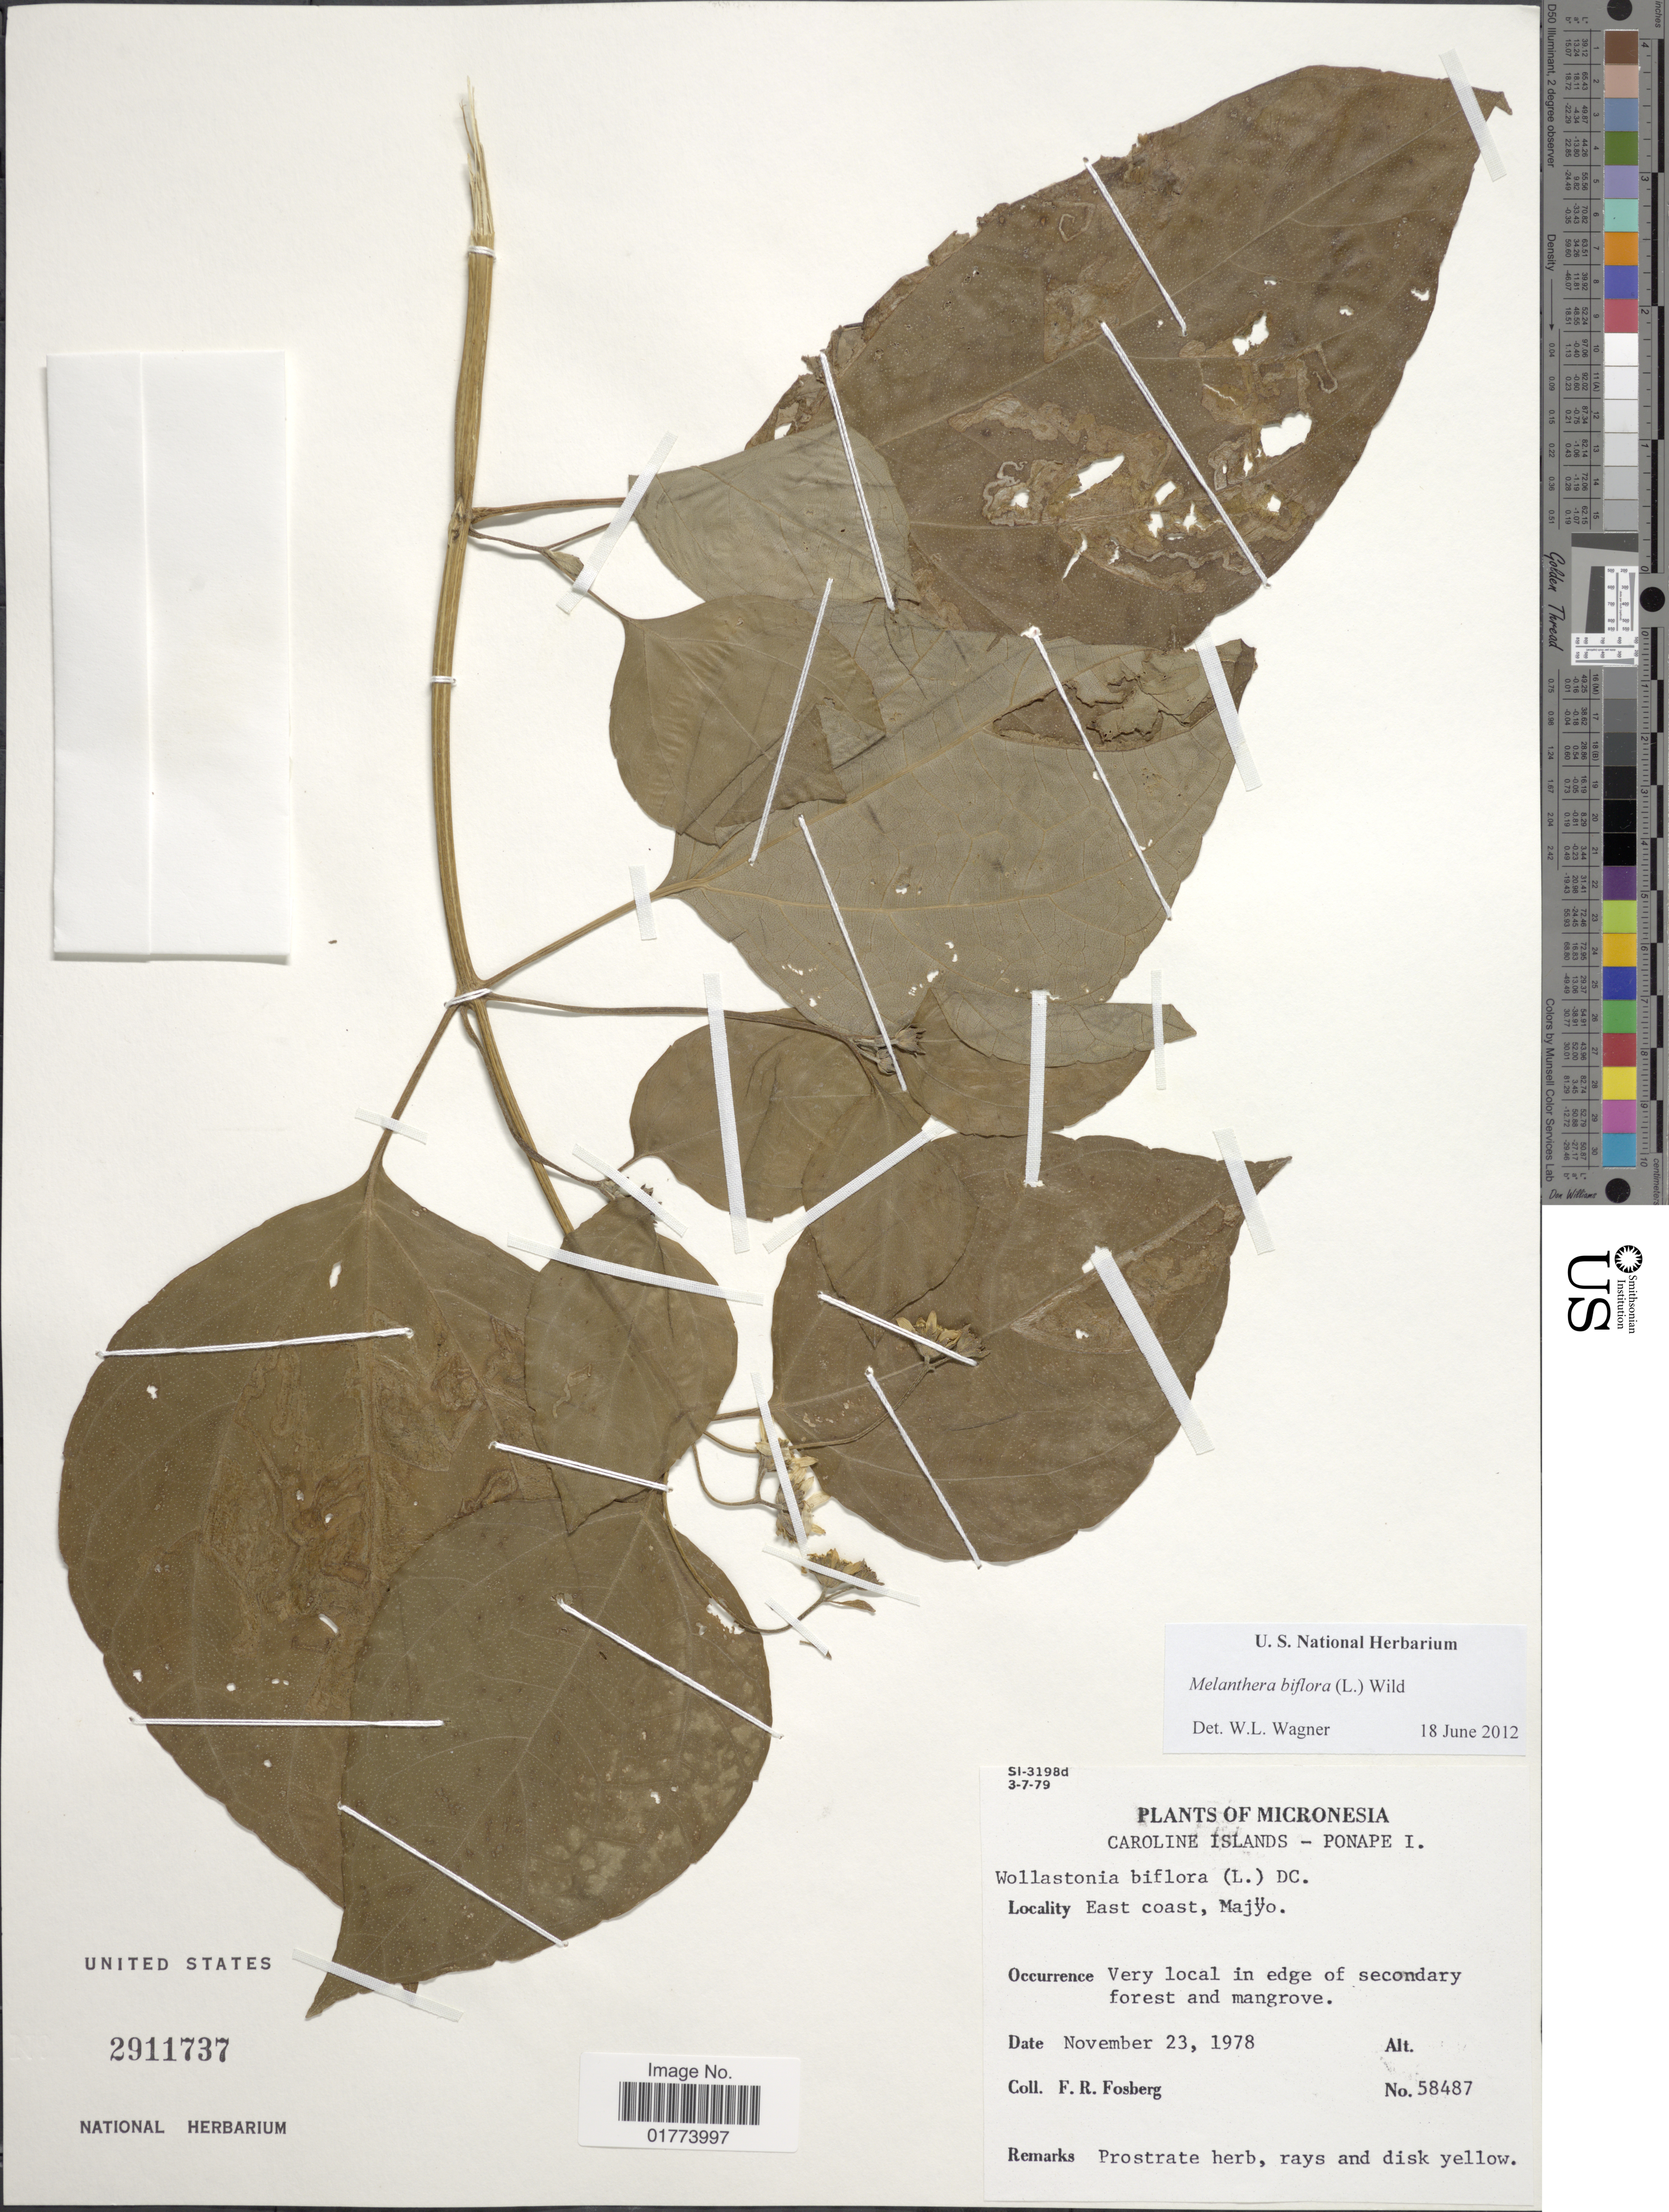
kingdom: Plantae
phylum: Tracheophyta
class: Magnoliopsida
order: Asterales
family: Asteraceae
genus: Wollastonia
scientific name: Wollastonia biflora var. biflora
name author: (L.) DC.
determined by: Wagner, W. L., (BOT), Smithsonian Institution - National Museum of Natural History (UNITED STATES)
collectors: F. R. Fosberg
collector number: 58487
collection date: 1978-11-23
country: Micronesia, Federated States of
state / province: Pohnpei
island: Pohnpei [Ponape]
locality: Caroline Islands, Ponape I., East Coast Majyo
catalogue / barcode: US 2911737